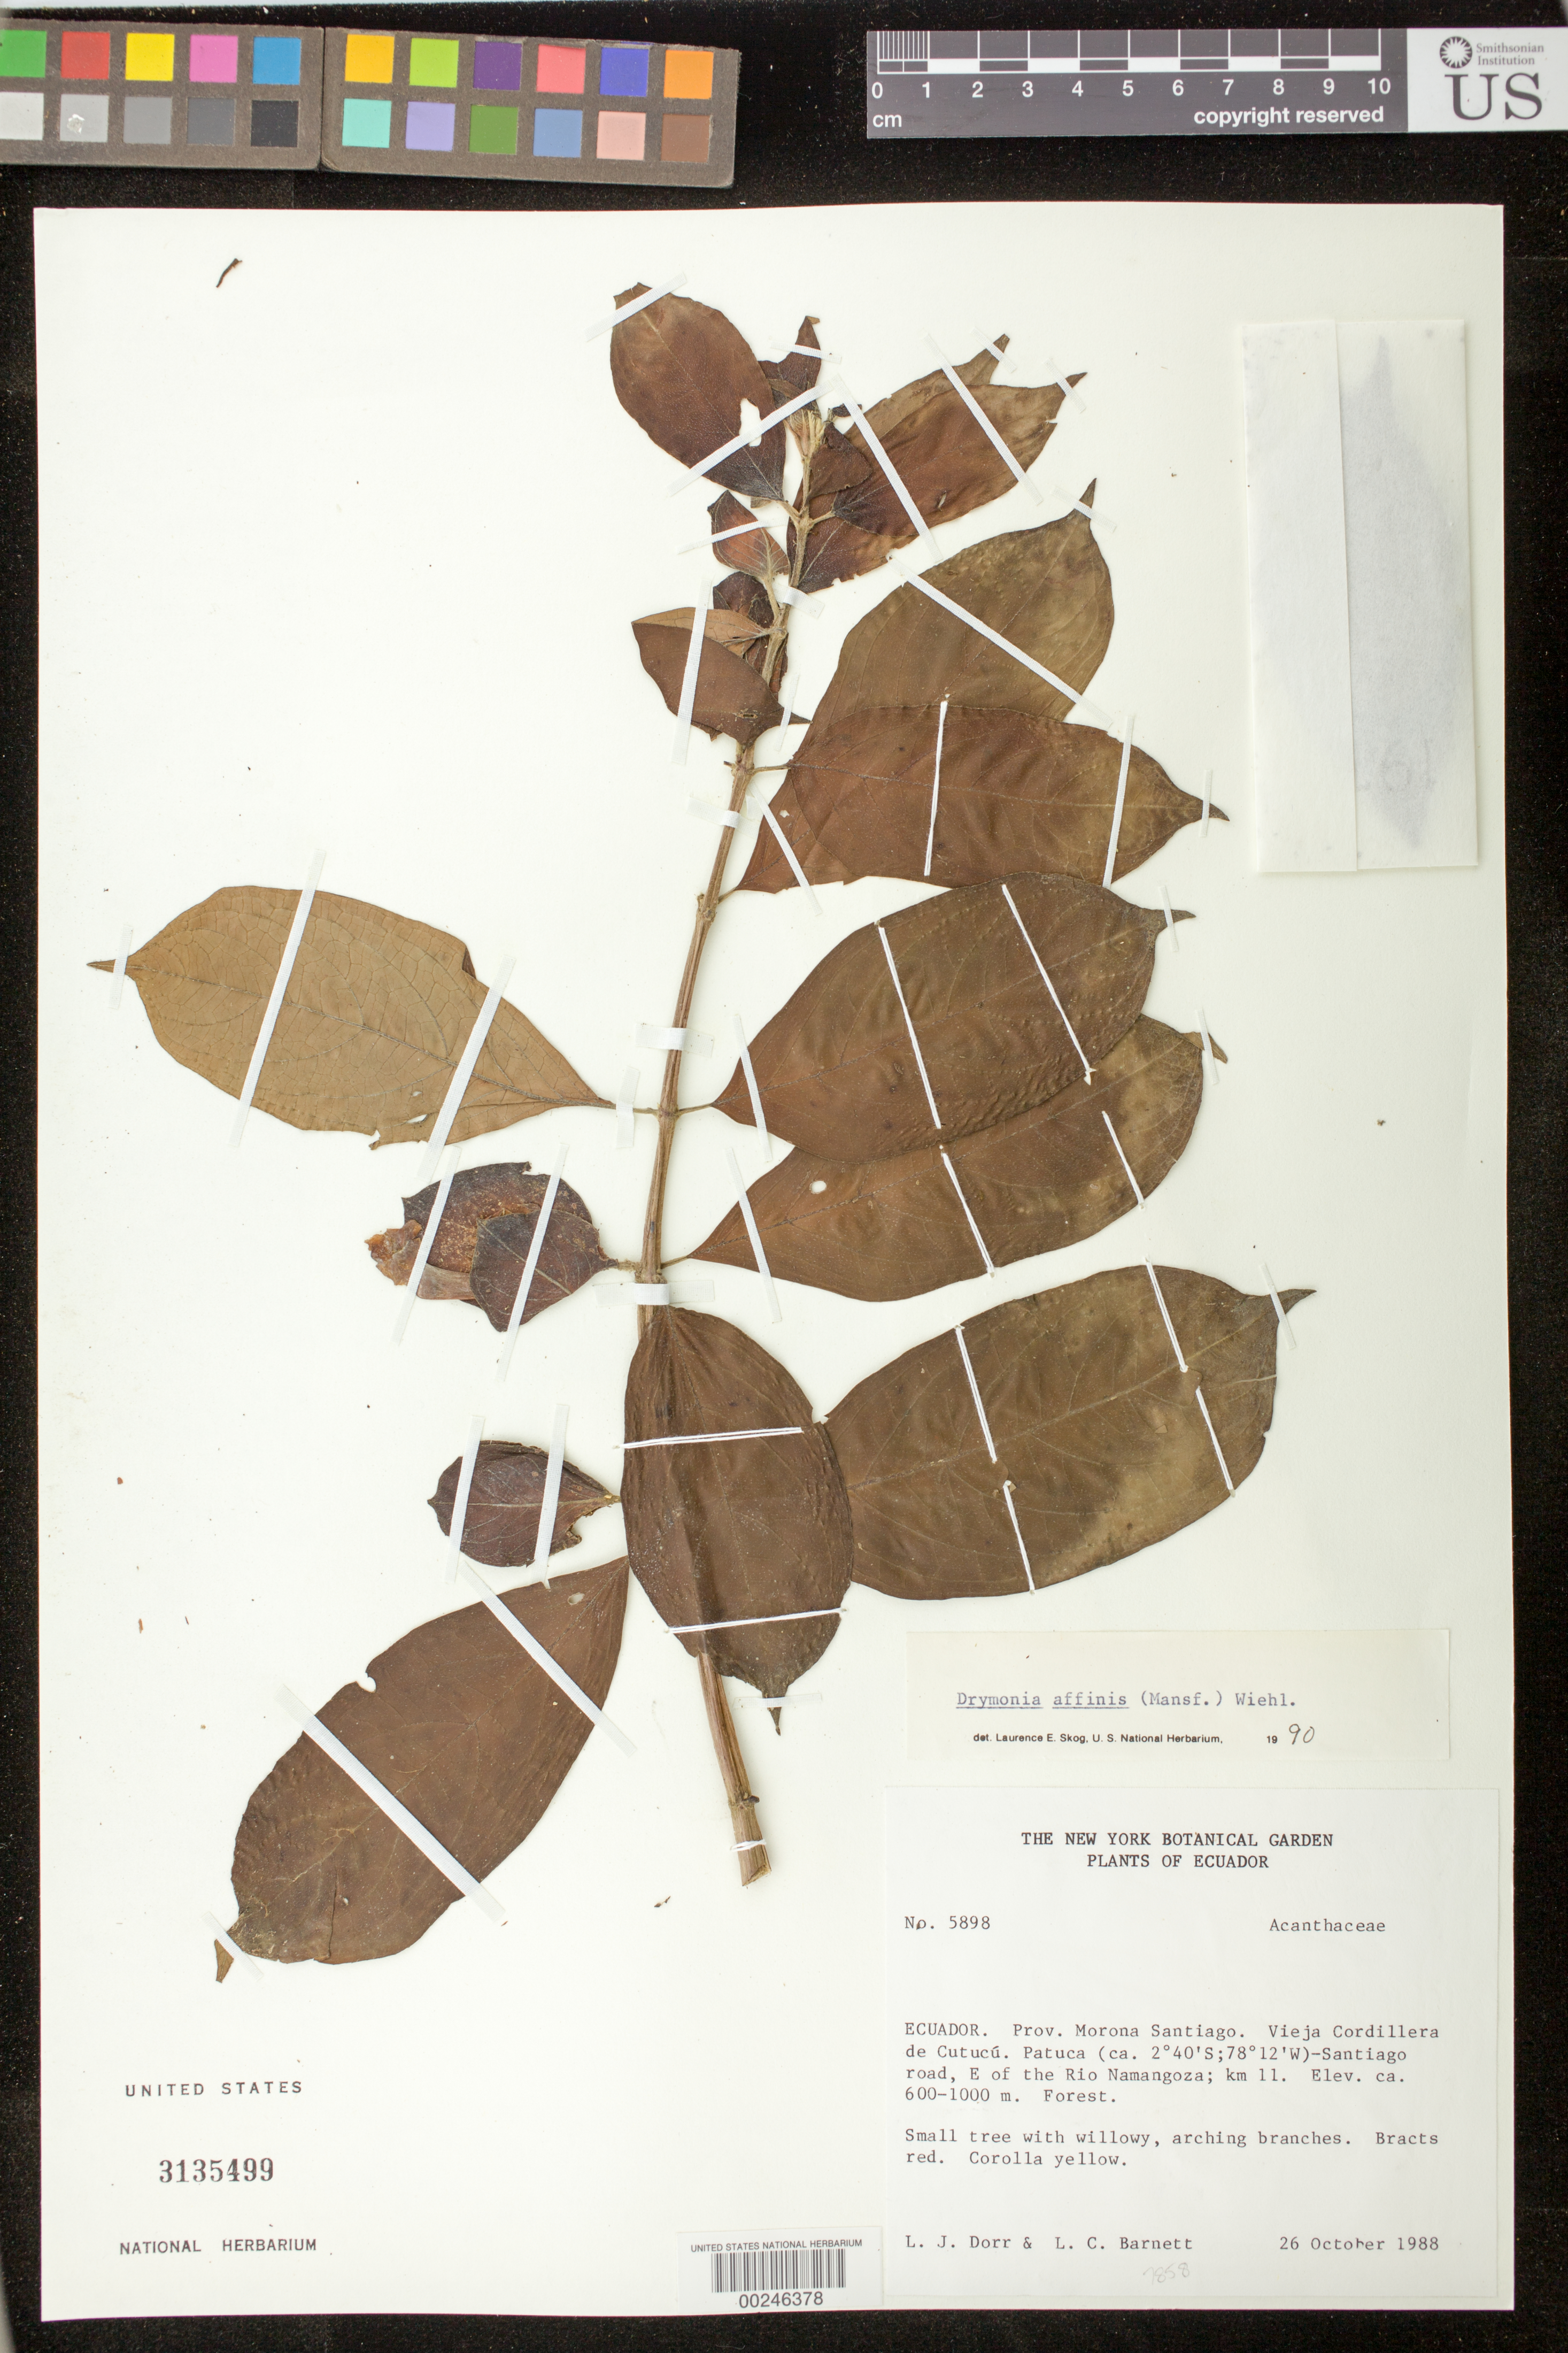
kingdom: Plantae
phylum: Tracheophyta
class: Magnoliopsida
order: Lamiales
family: Gesneriaceae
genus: Drymonia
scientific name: Drymonia affinis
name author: (Mansf.) Wiehler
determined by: Skog, Laurence E.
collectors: L. J. Dorr & L. C. Barnett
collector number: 5898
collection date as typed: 26 Oct 1988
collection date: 1988-10-26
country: Ecuador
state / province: Morona-Santiago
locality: Vieja Cordillera de Cutucu, Patuca-Santiago road, E of the Rio Namangoza, km 11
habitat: Forest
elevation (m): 600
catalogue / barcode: US 3135499